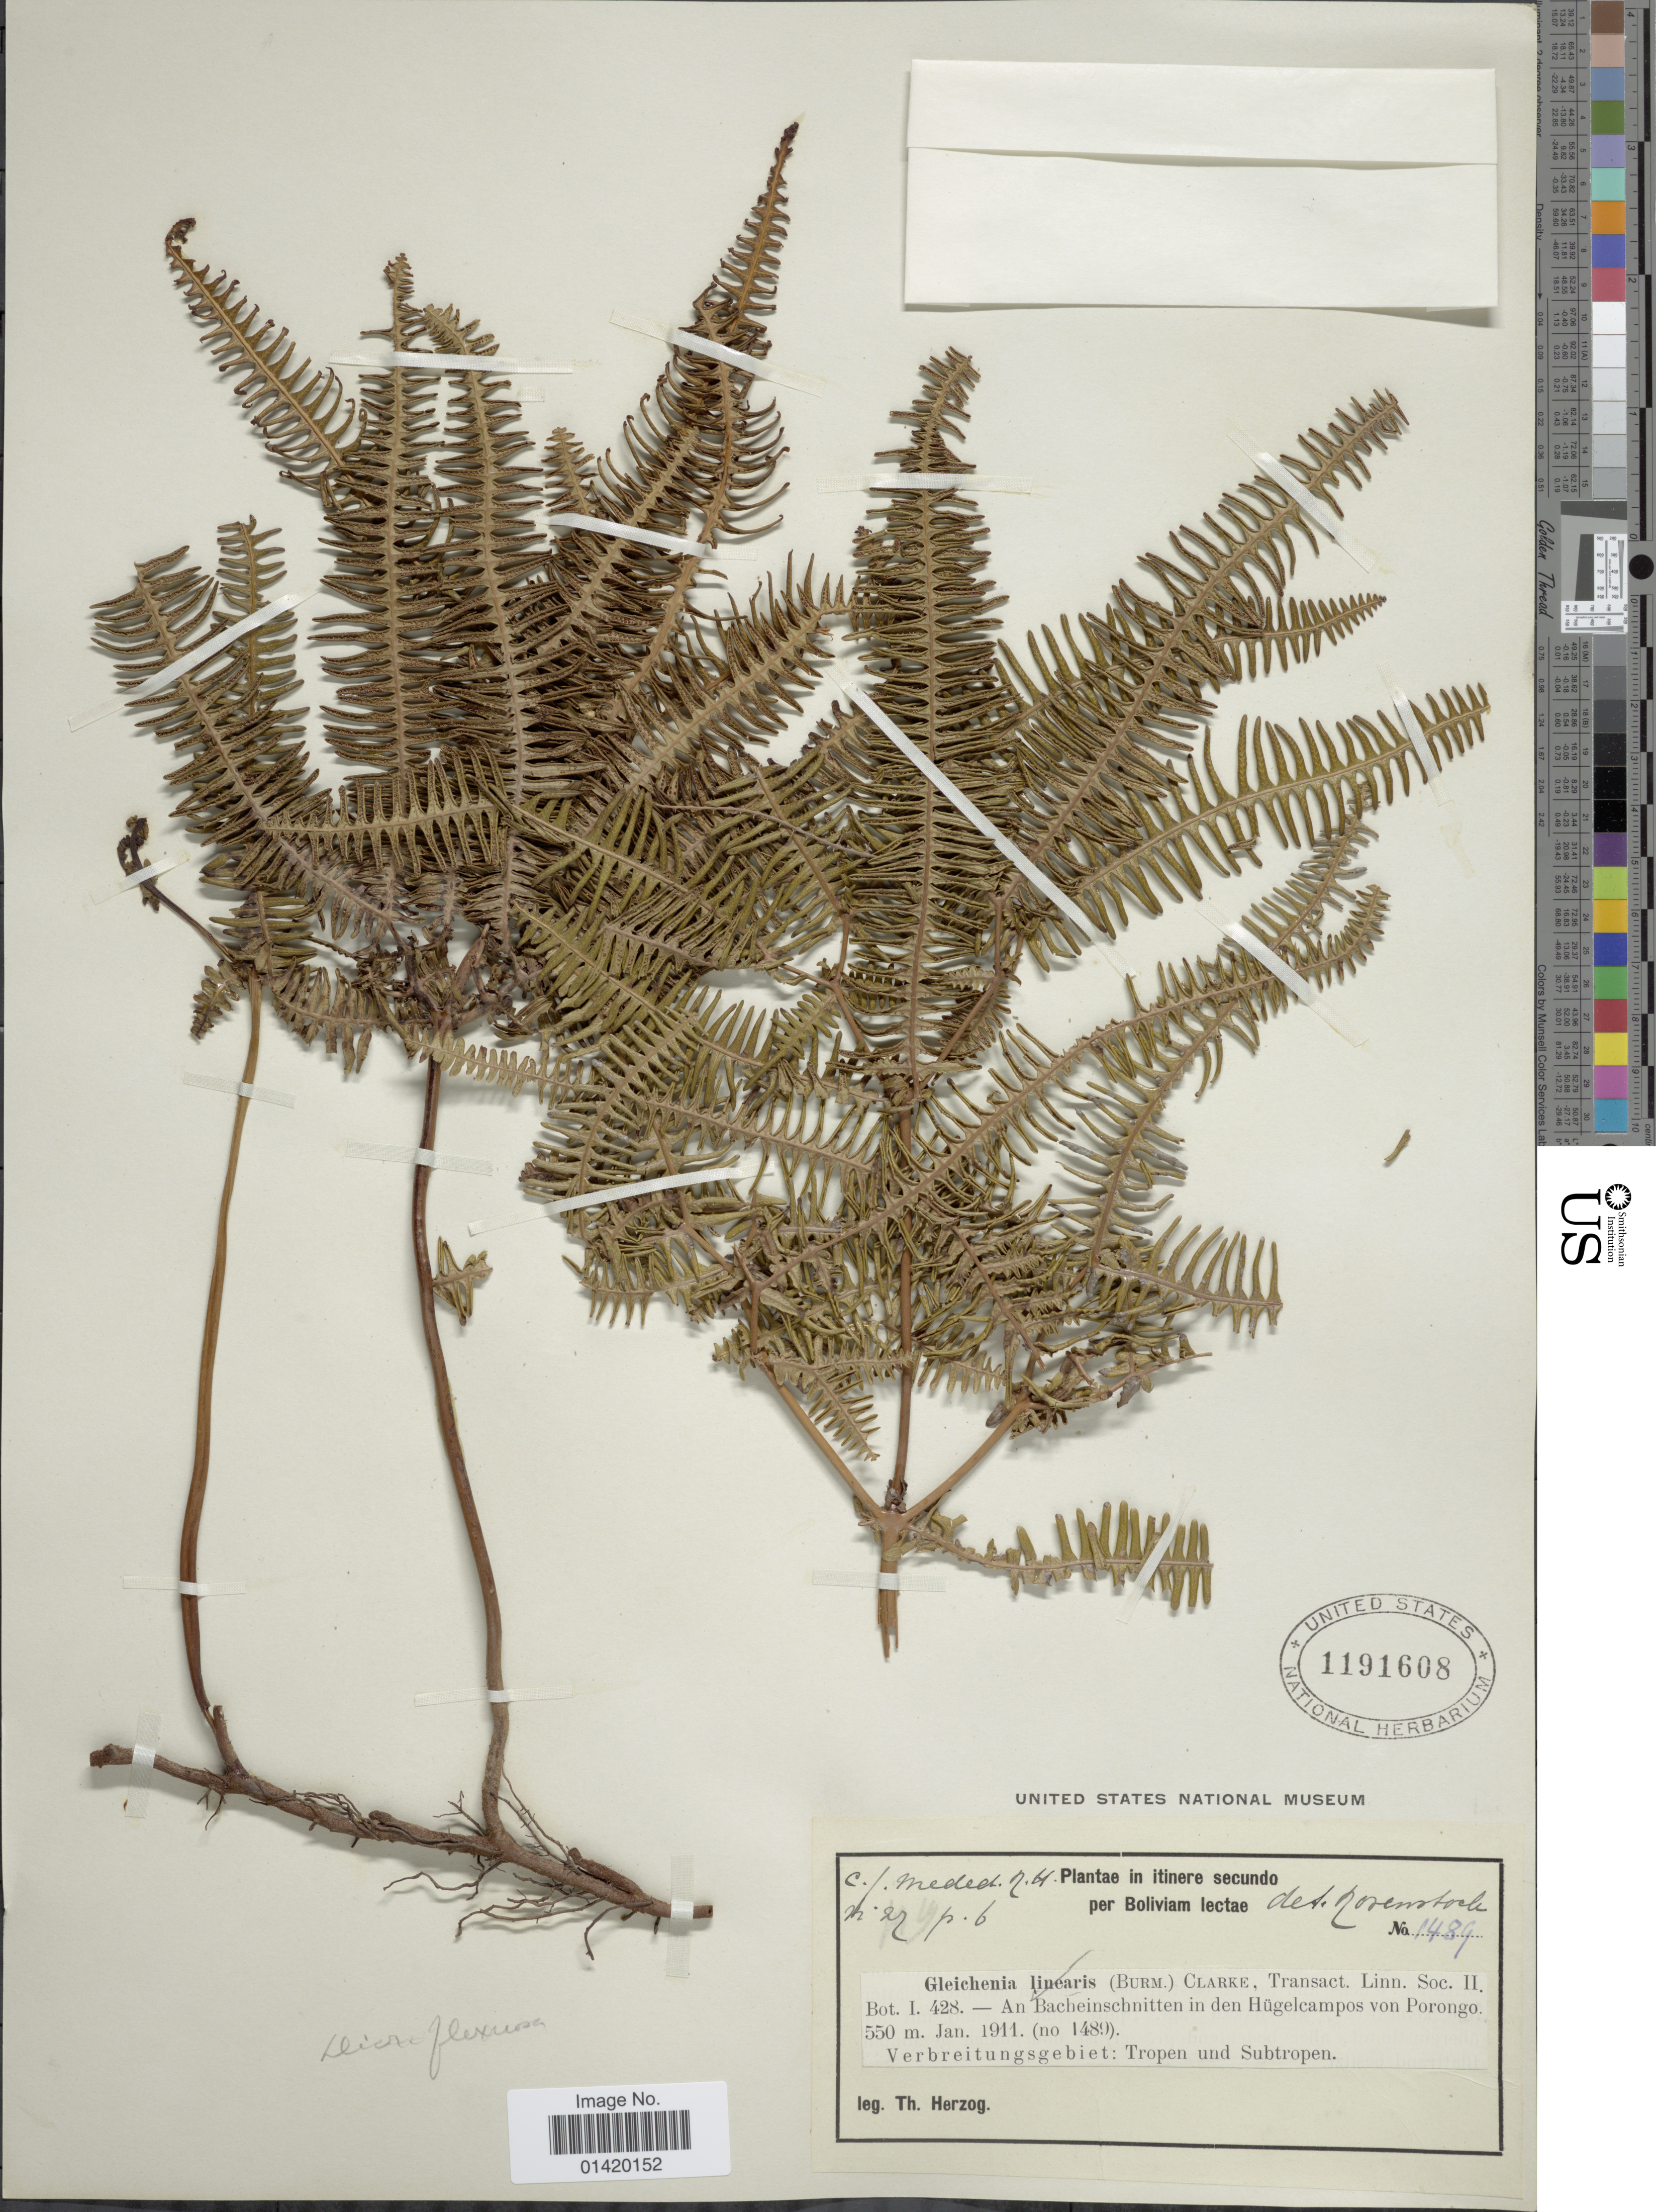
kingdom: Plantae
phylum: Tracheophyta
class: Polypodiopsida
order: Gleicheniales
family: Gleicheniaceae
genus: Dicranopteris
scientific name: Dicranopteris flexuosa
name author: (Schrad.) Underw.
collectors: T. K. J. Herzog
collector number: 1489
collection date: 1911-01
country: Bolivia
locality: An Bacheinschnitten in den Hügelcampos von Porongo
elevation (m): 550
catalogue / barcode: US 1191608